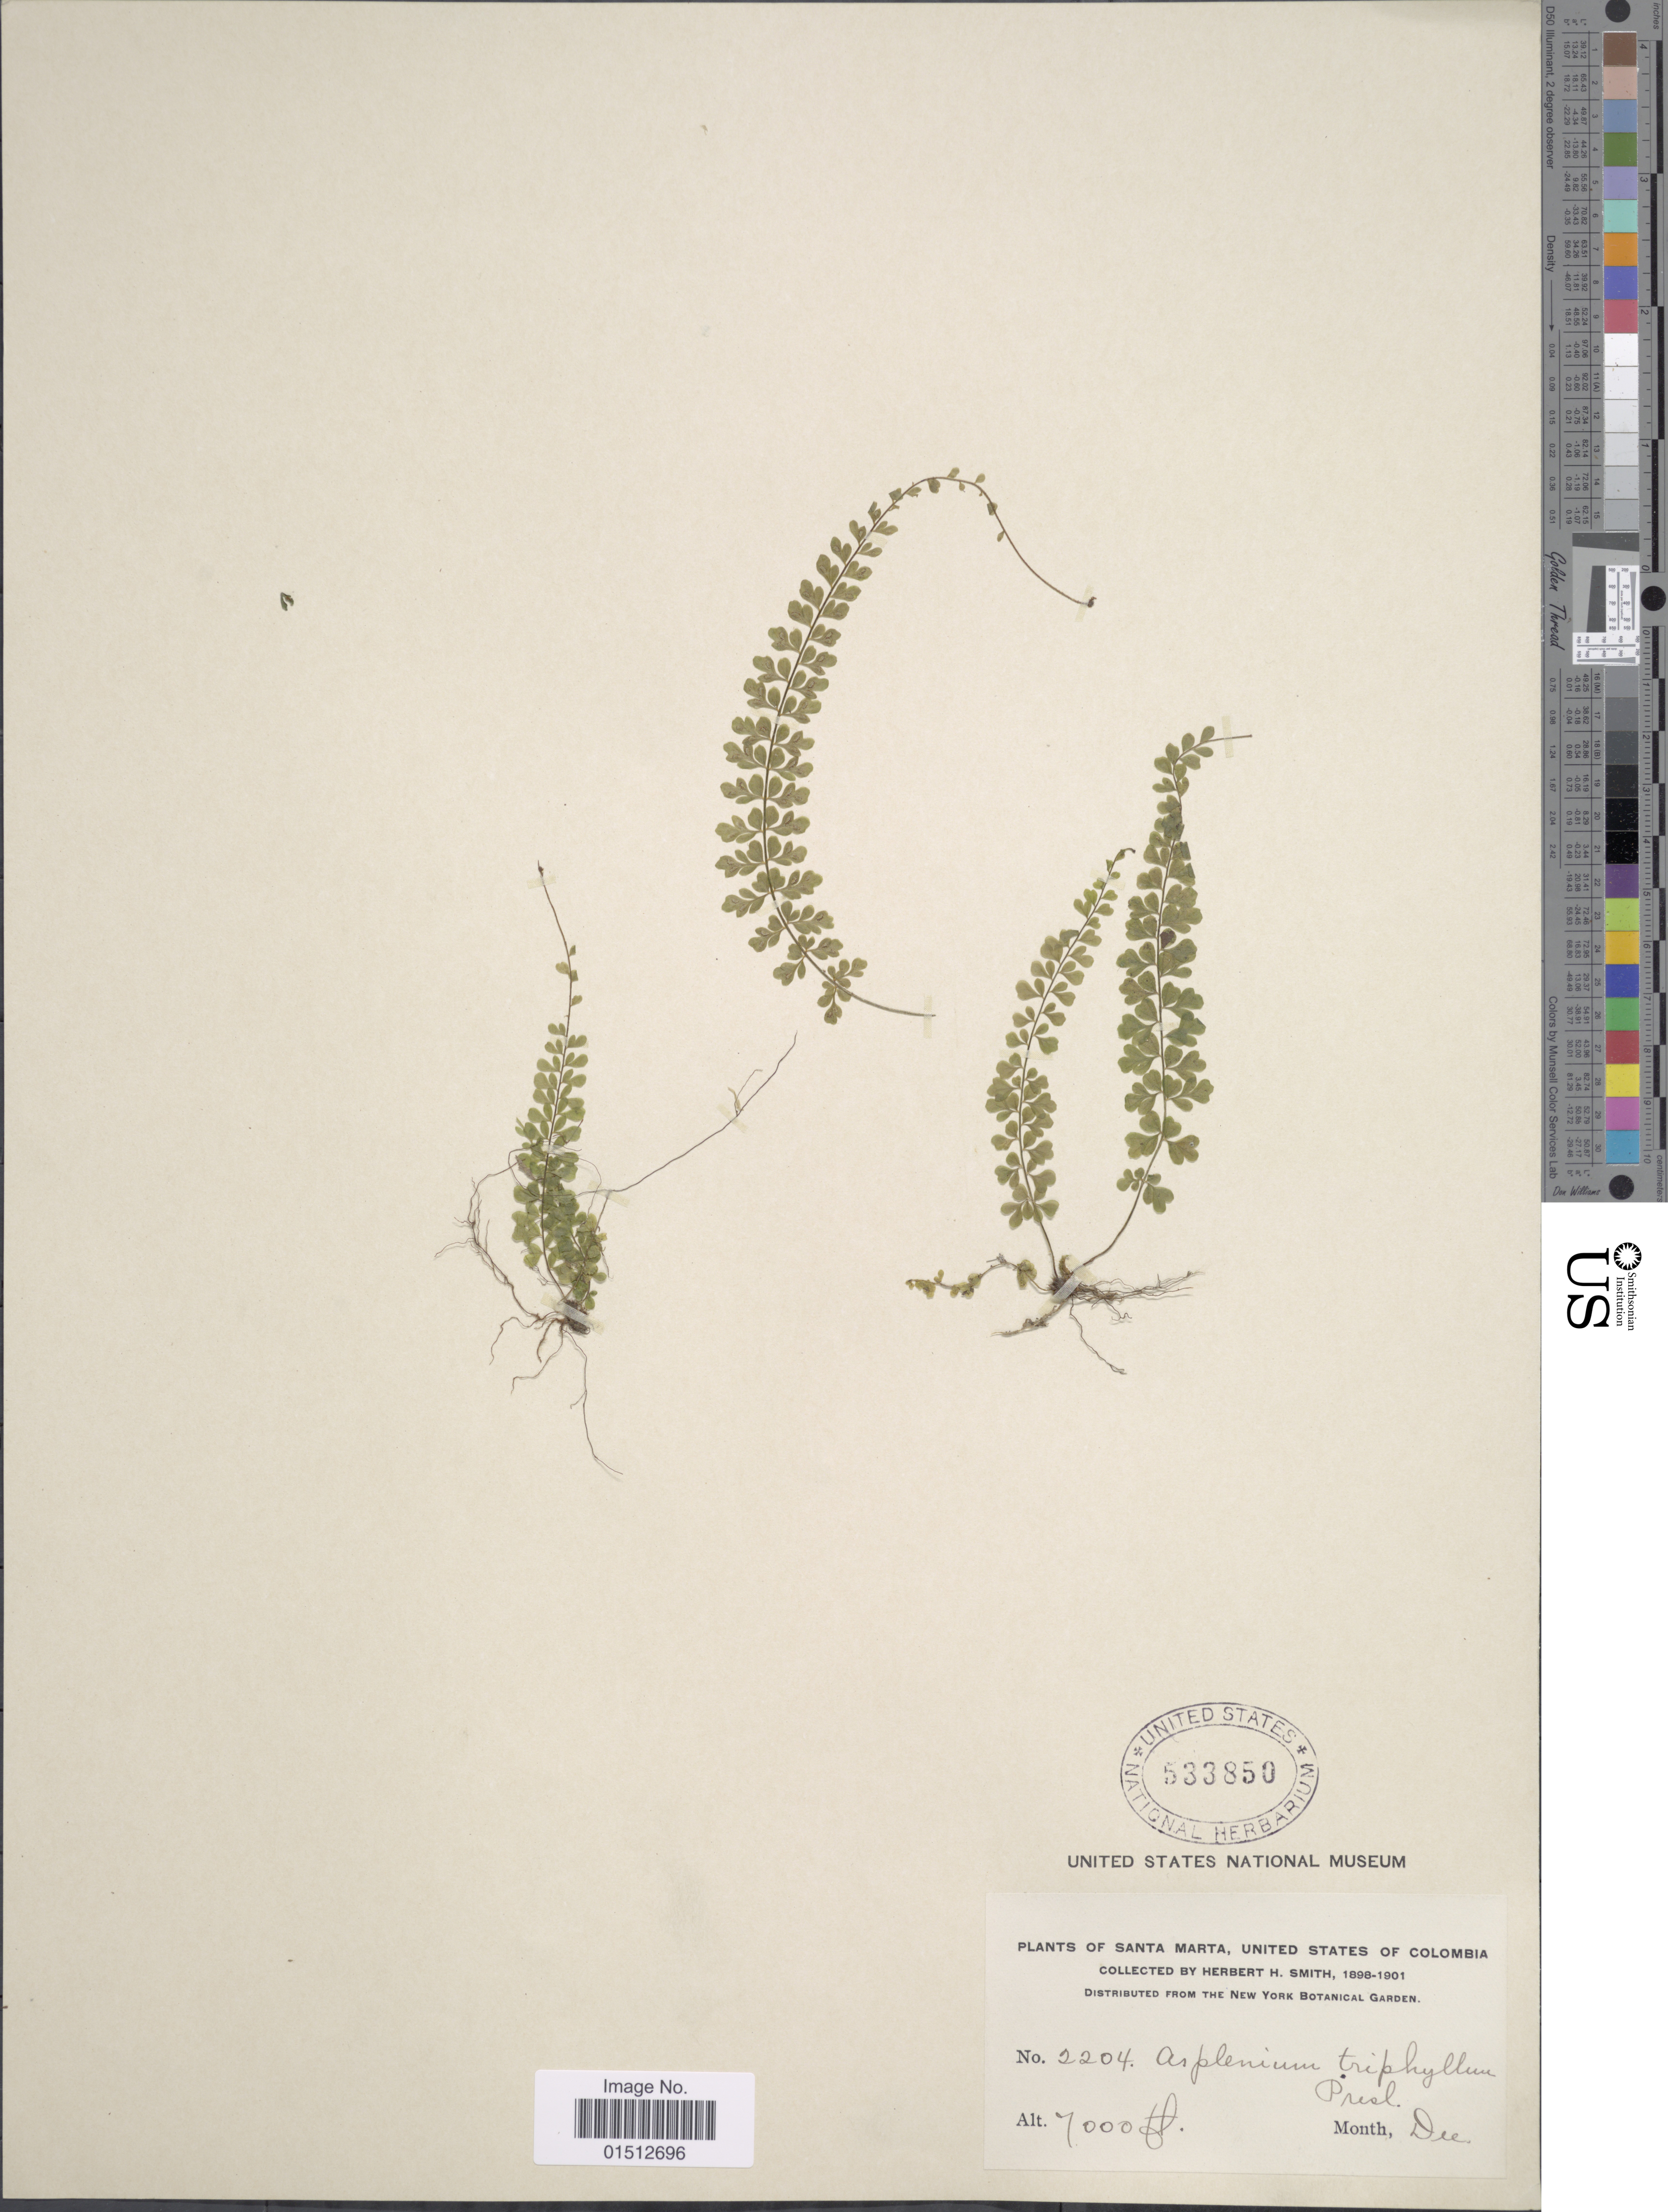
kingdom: Plantae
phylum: Tracheophyta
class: Polypodiopsida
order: Polypodiales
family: Aspleniaceae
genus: Asplenium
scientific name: Asplenium rutaceum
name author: (Willd.) Mett.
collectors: Herbert H. Smith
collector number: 2204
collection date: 1898-12/1901-12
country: Colombia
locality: Santa Marta, United States of Colombia.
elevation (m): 7000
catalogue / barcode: US 533850